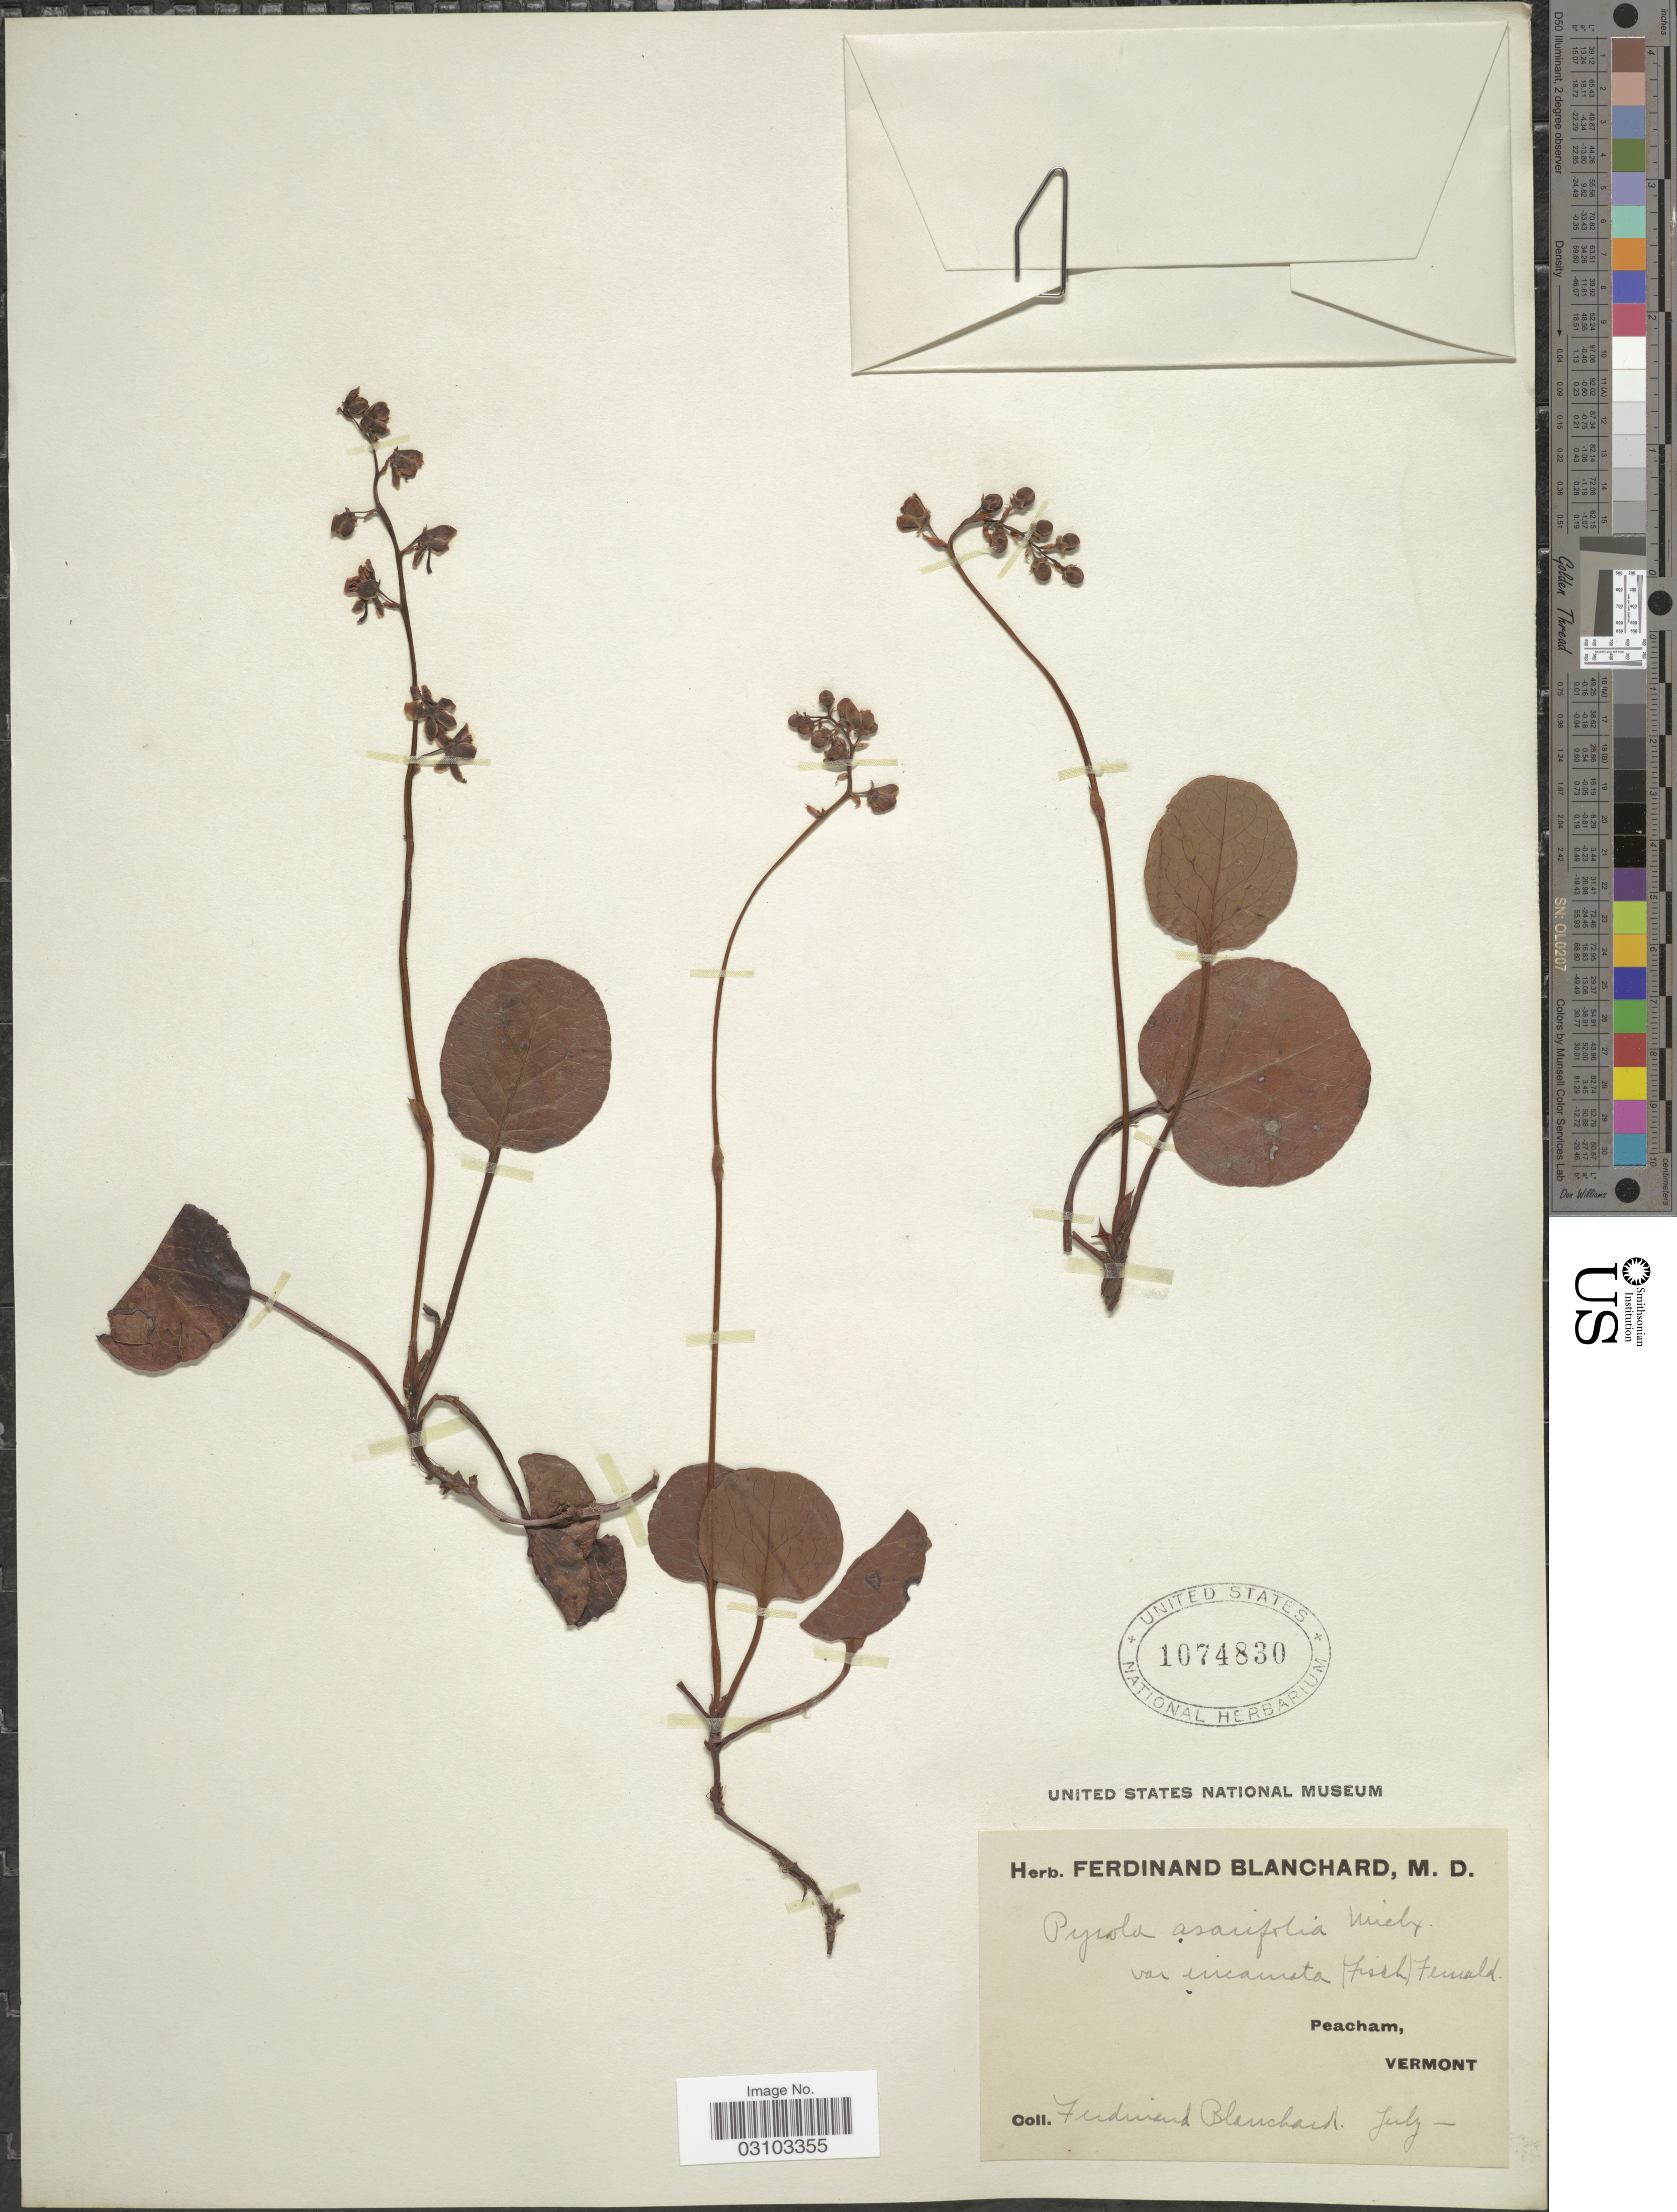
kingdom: Plantae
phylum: Tracheophyta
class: Magnoliopsida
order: Ericales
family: Ericaceae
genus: Pyrola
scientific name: Pyrola asarifolia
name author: Michx.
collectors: F. Blanchard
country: United States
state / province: Vermont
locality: Peacham.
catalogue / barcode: US 1074830